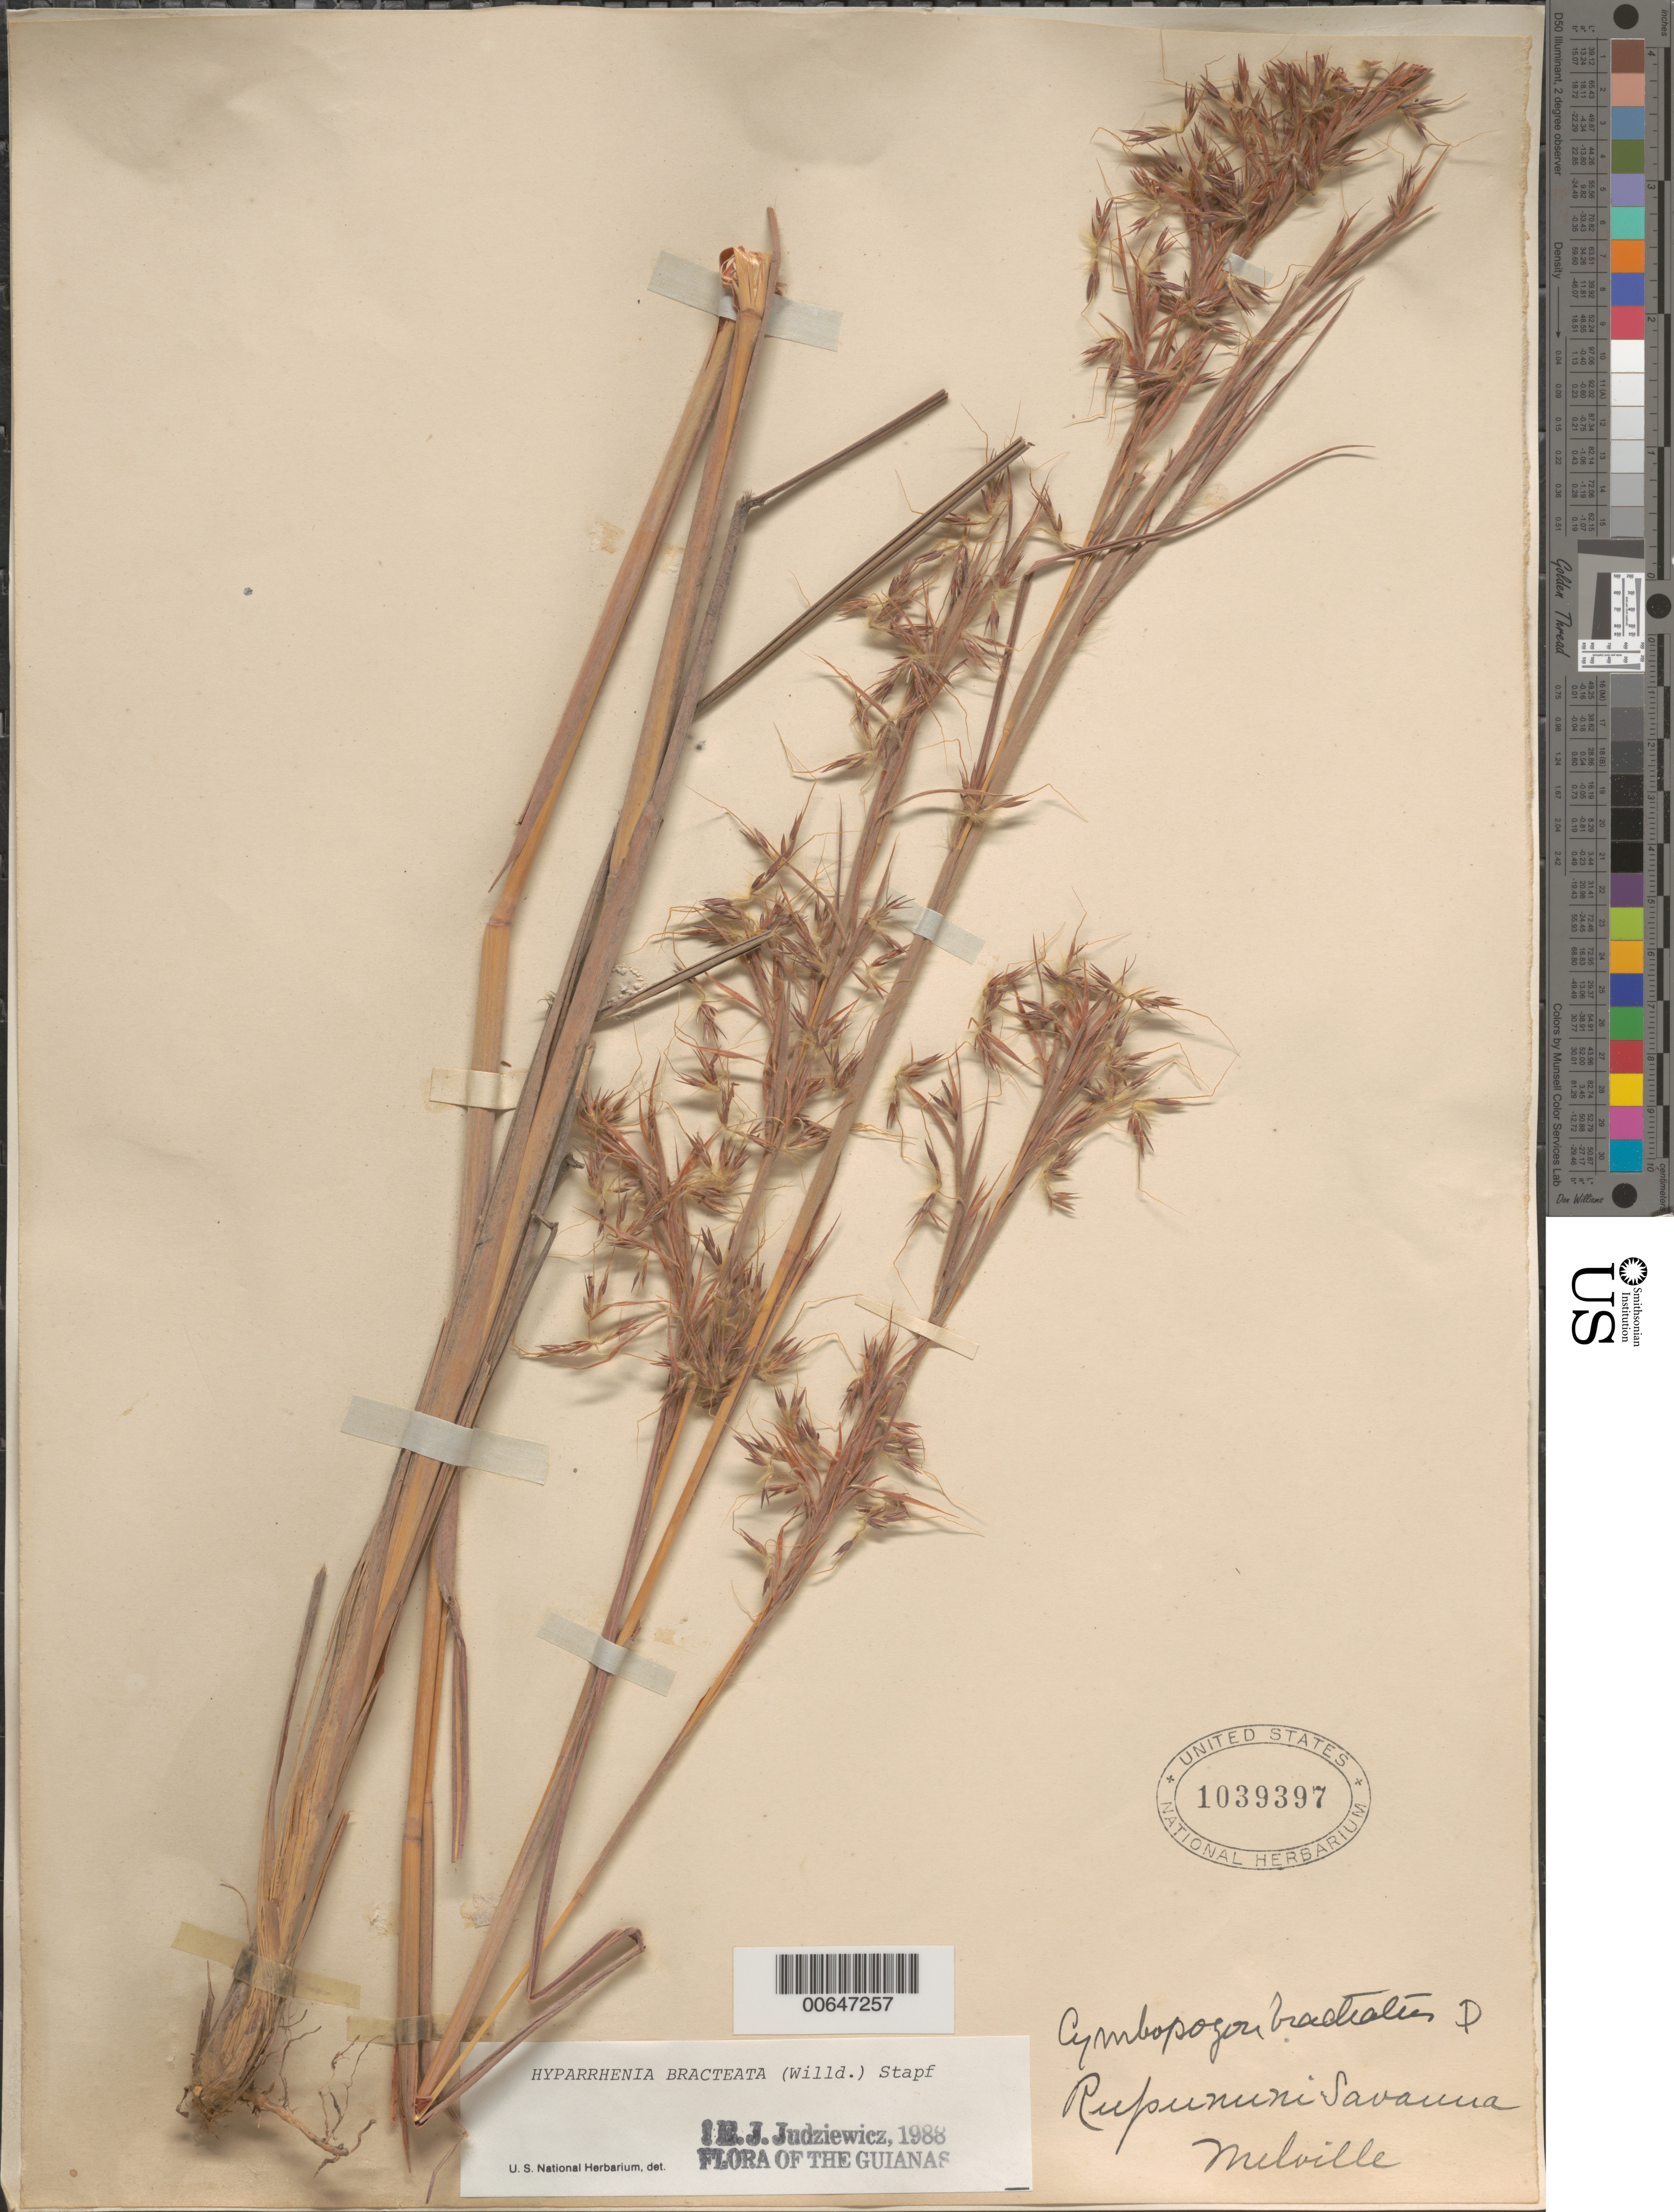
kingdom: Plantae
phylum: Tracheophyta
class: Liliopsida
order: Poales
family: Poaceae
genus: Hyparrhenia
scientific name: Hyparrhenia bracteata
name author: (Willd.) Stapf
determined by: Judziewicz, E. J.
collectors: H. Melville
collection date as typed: s.d.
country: Guyana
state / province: U. Takutu-U. Essequibo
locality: Rupununi Savanna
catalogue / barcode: US 1039397